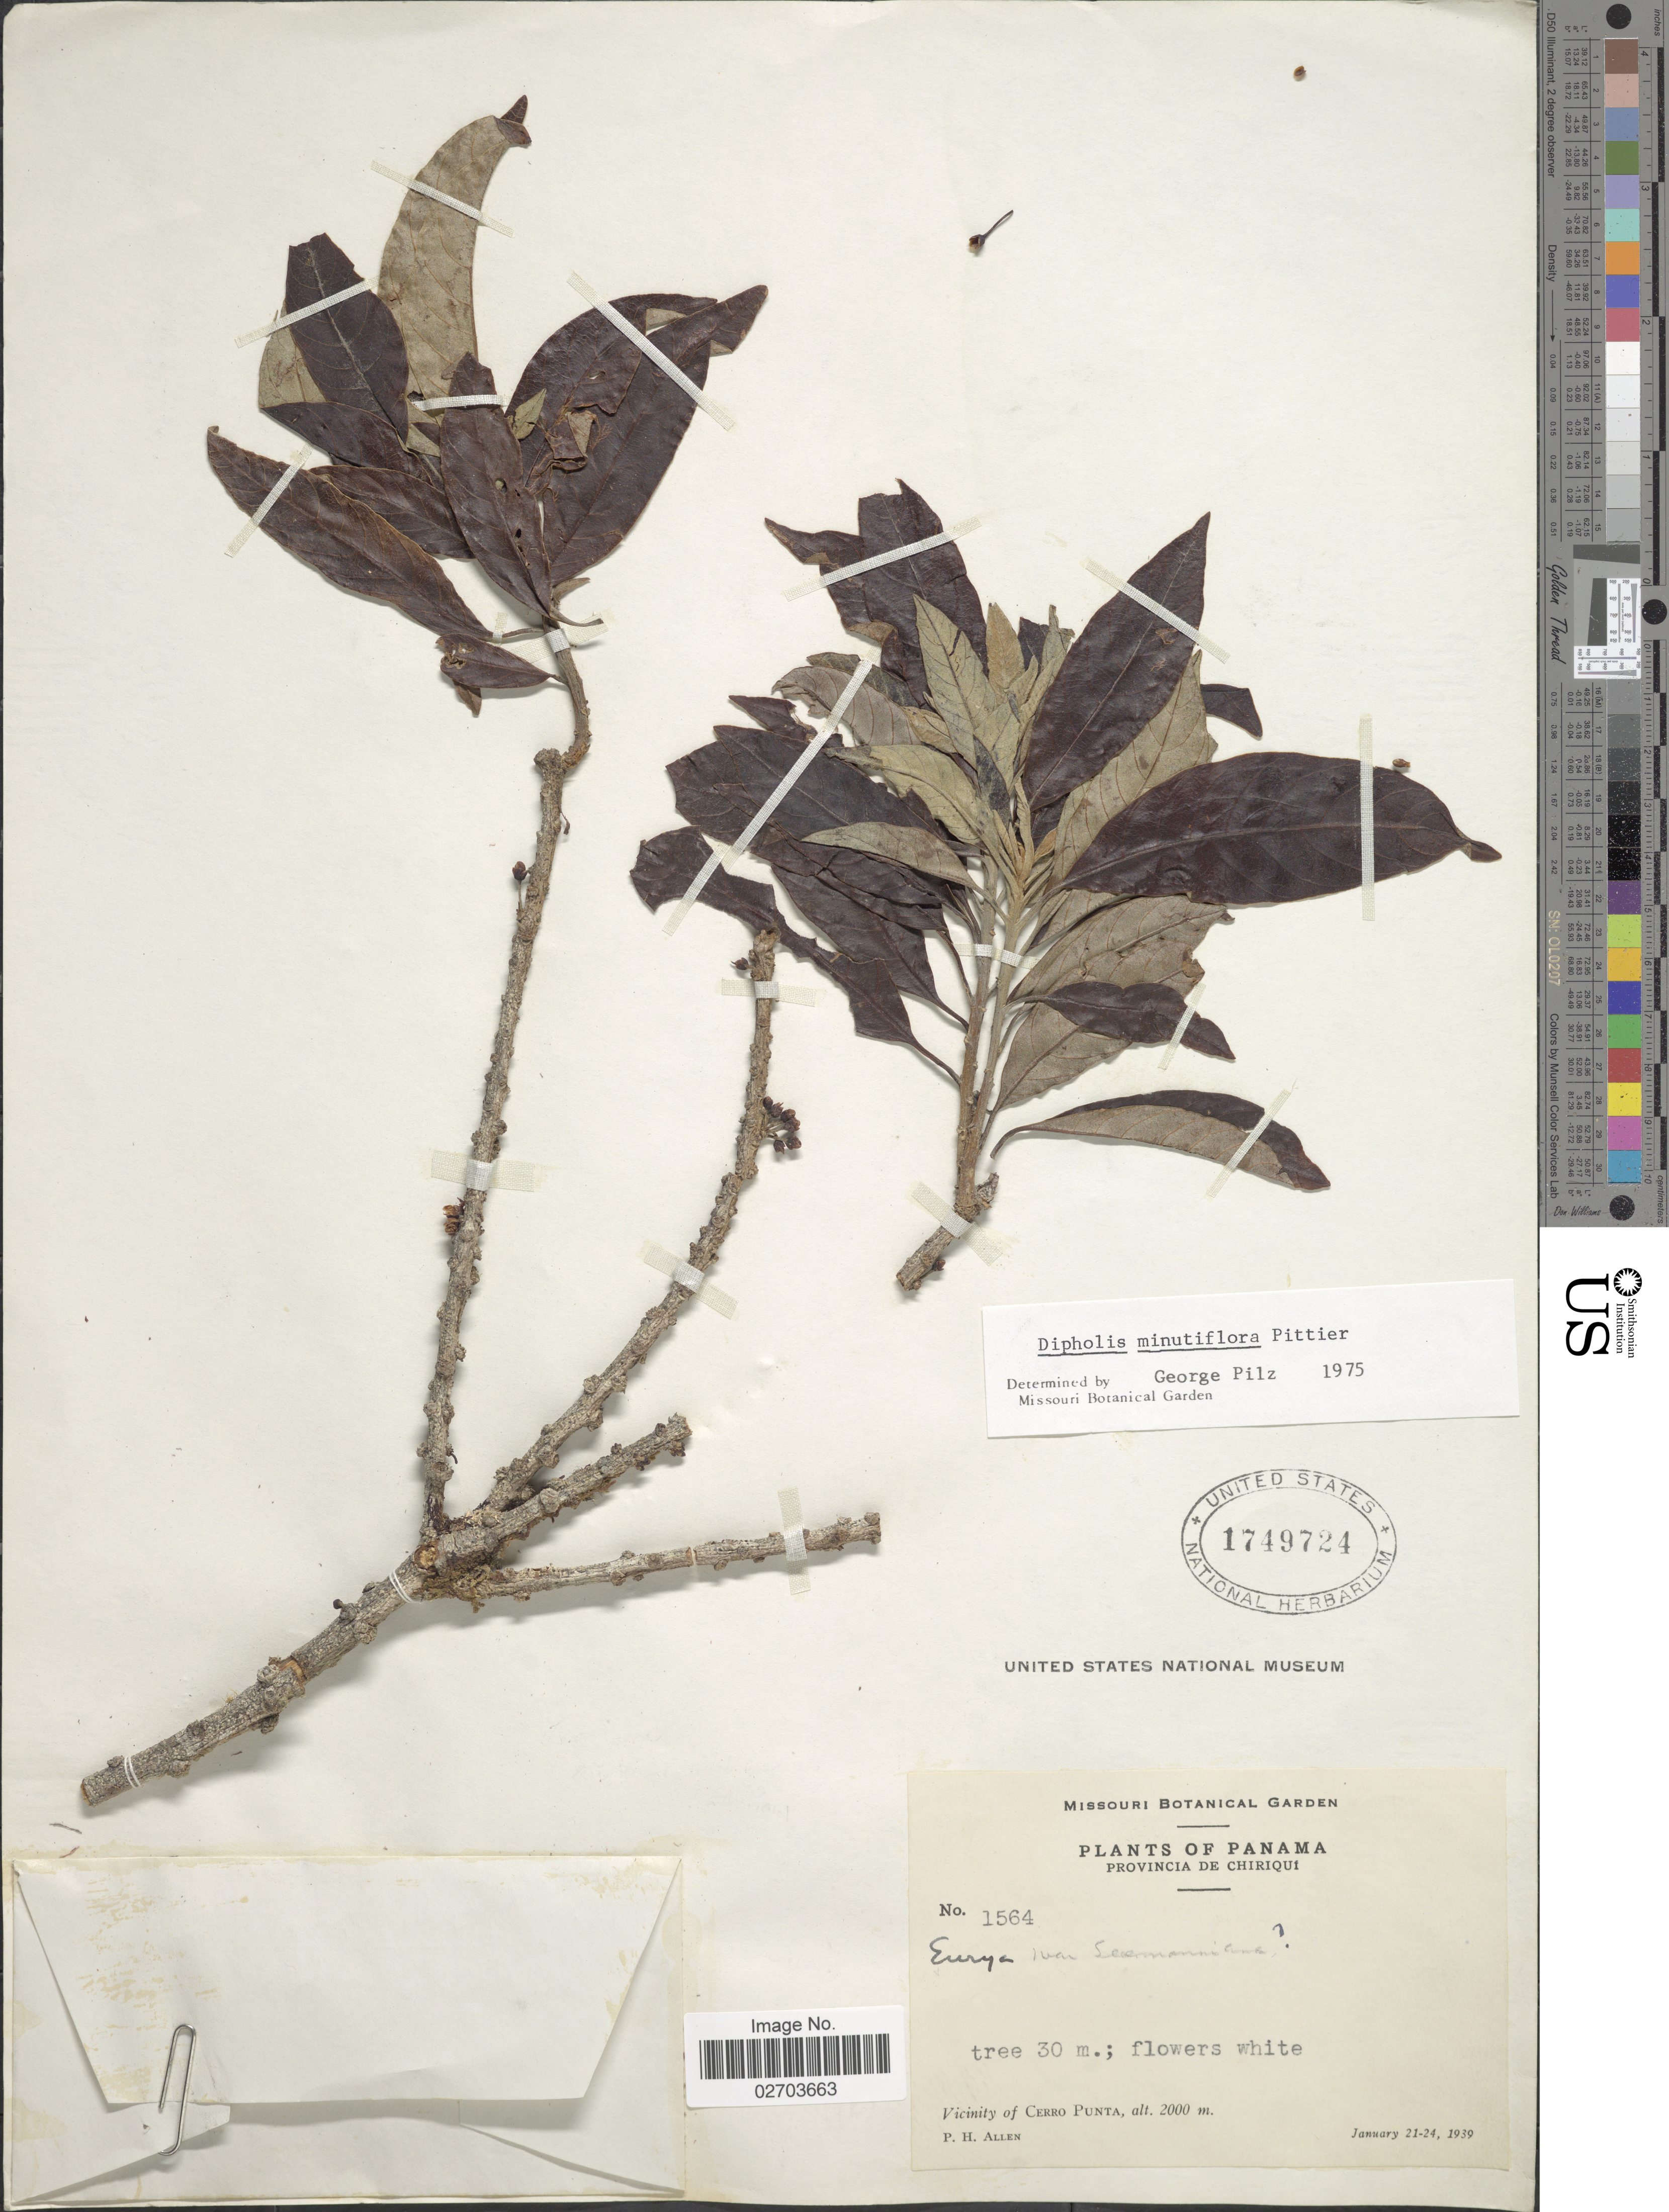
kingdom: Plantae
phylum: Tracheophyta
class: Magnoliopsida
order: Ericales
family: Sapotaceae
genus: Sideroxylon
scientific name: Sideroxylon portoricense subsp. minutiflorum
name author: (Pittier) T.D. Penn.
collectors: P. H. Allen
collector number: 1564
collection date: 1939-01-21/1939-01-24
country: Panama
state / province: Chiriqui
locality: Vicinity of Cerro Punta.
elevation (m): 2000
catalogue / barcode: US 1749724